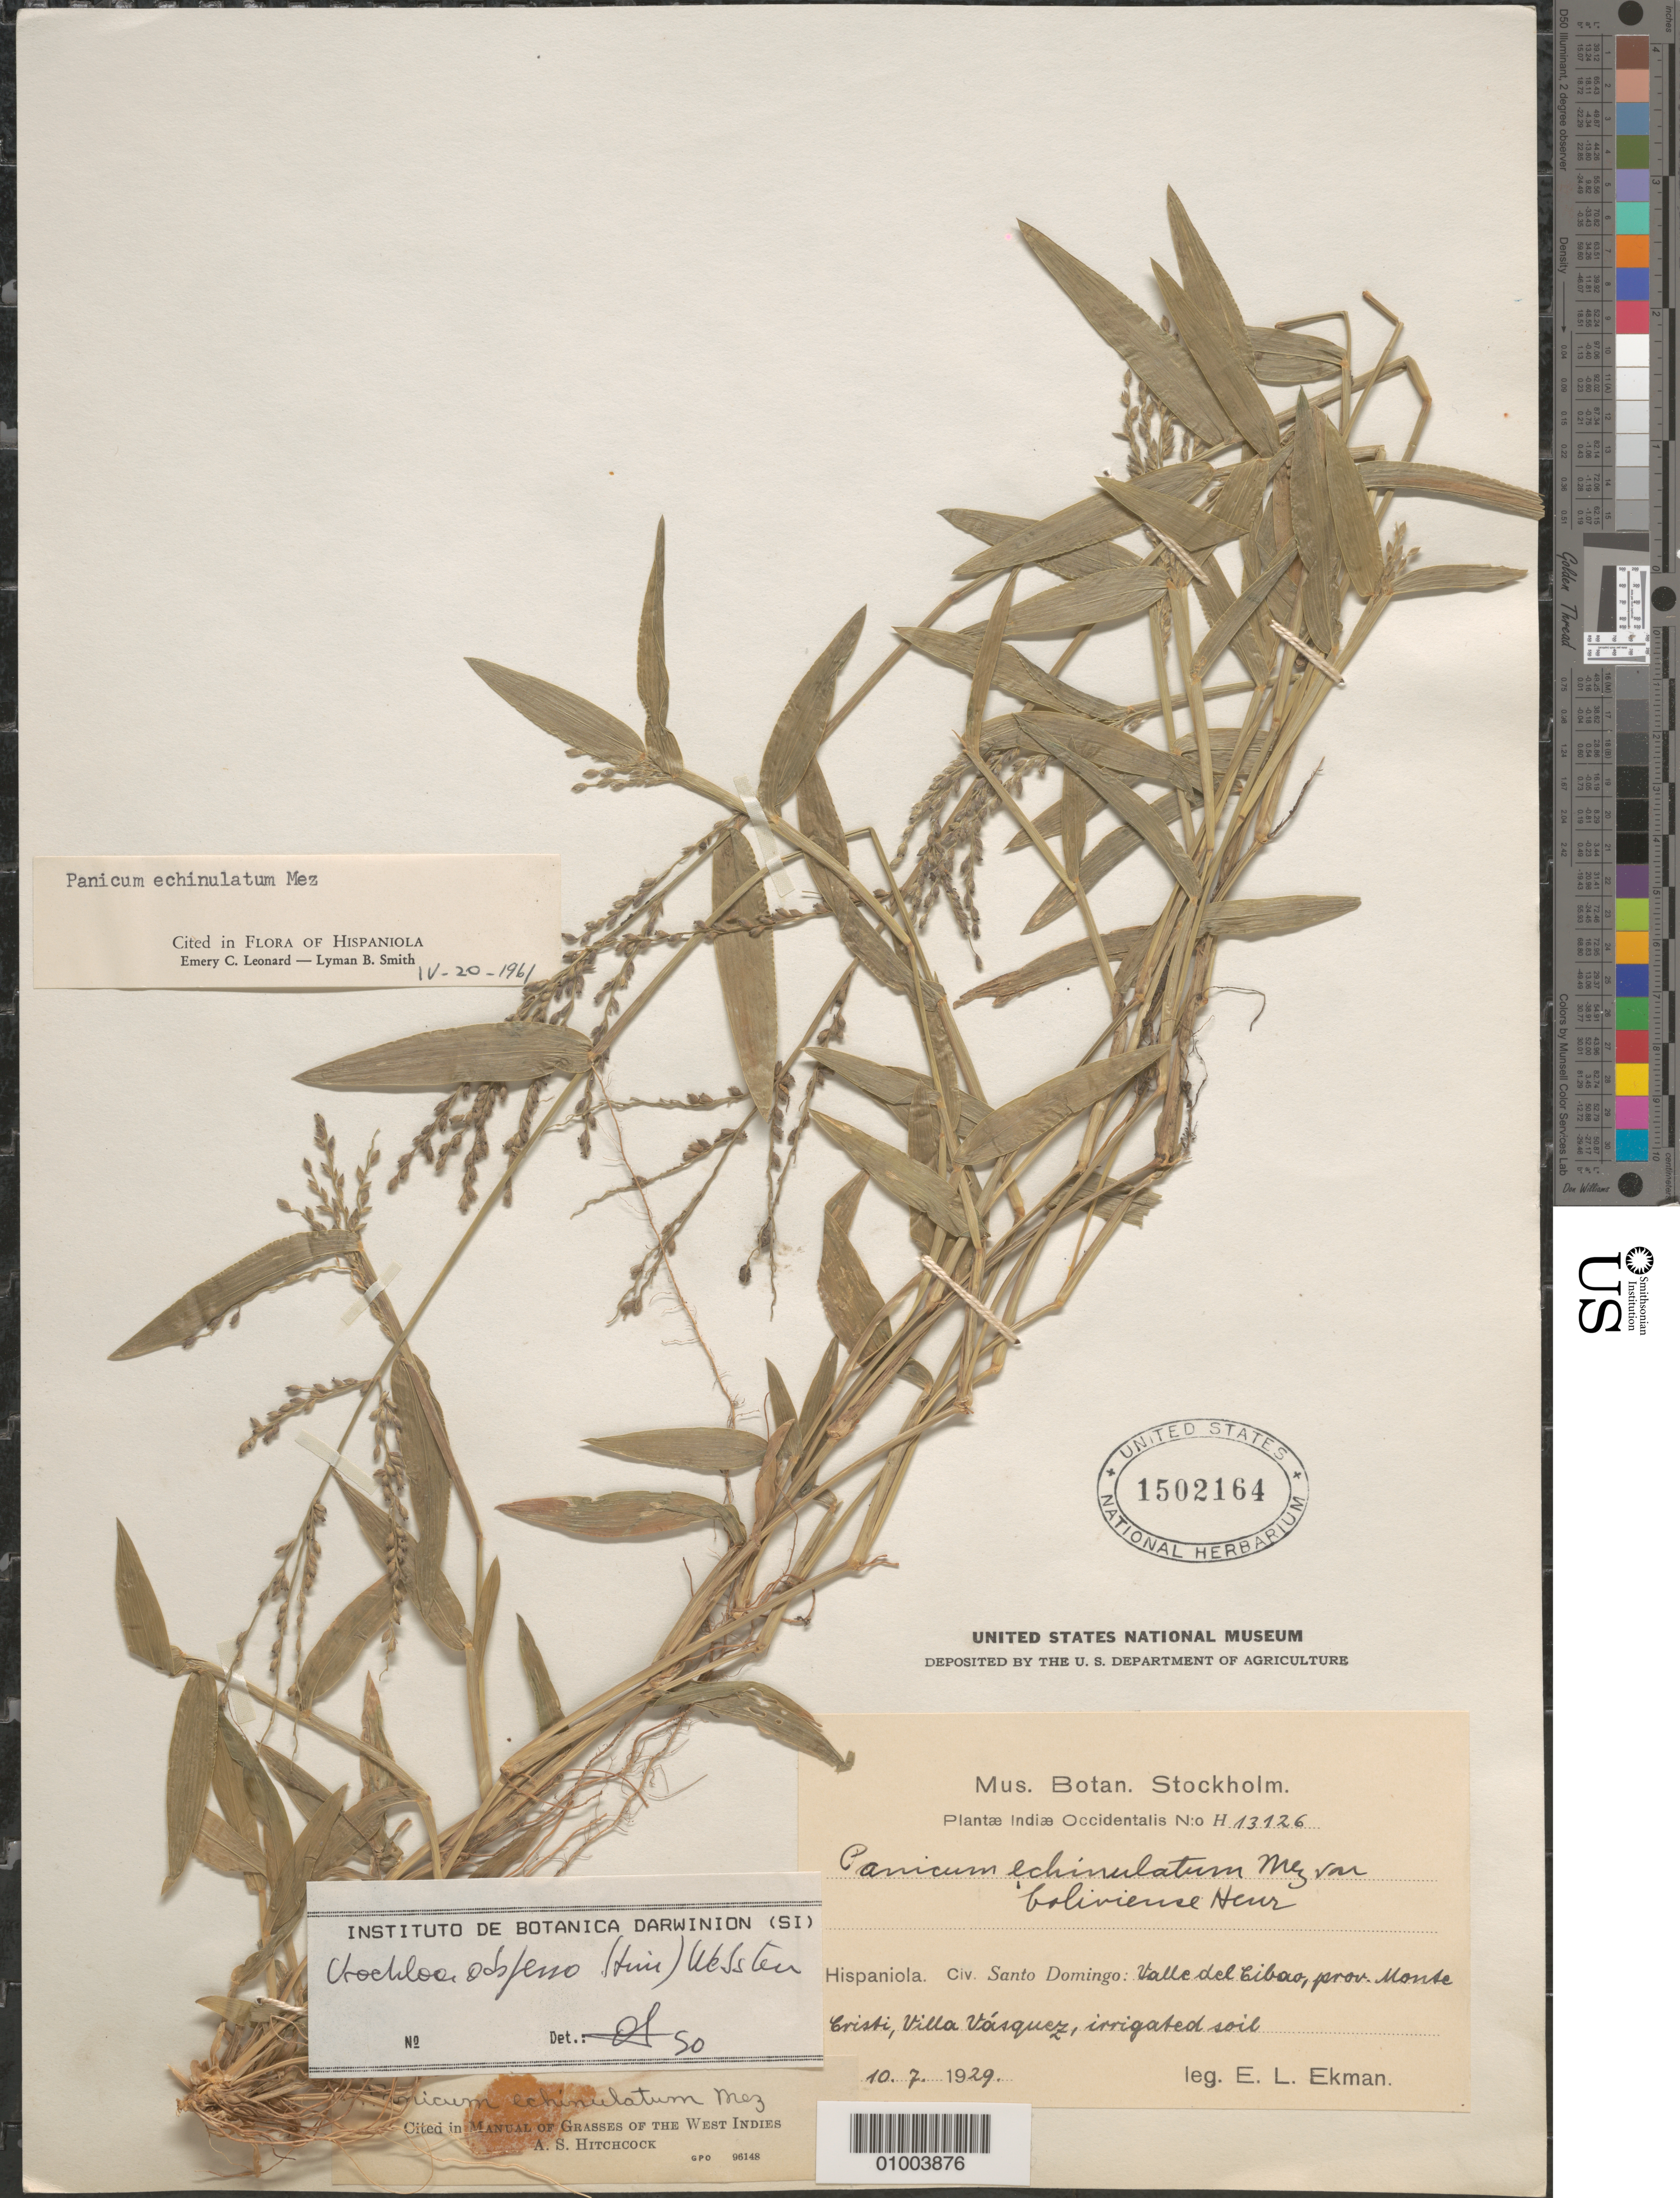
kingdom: Plantae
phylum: Tracheophyta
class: Liliopsida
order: Poales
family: Poaceae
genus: Urochloa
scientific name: Urochloa adspersa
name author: (Trin.) R.D. Webster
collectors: E. L. Ekman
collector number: H 13126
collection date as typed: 10 Jul 1929 or 07 Oct 1929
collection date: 1929-07-10 or 1929-10-07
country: Dominican Republic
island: Hispaniola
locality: Santo Domingo: Valle del Cibao, Prov. Monte Cristi, Villa Vasquez, irrigated soil.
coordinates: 0 N, 0 E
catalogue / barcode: US 1502164